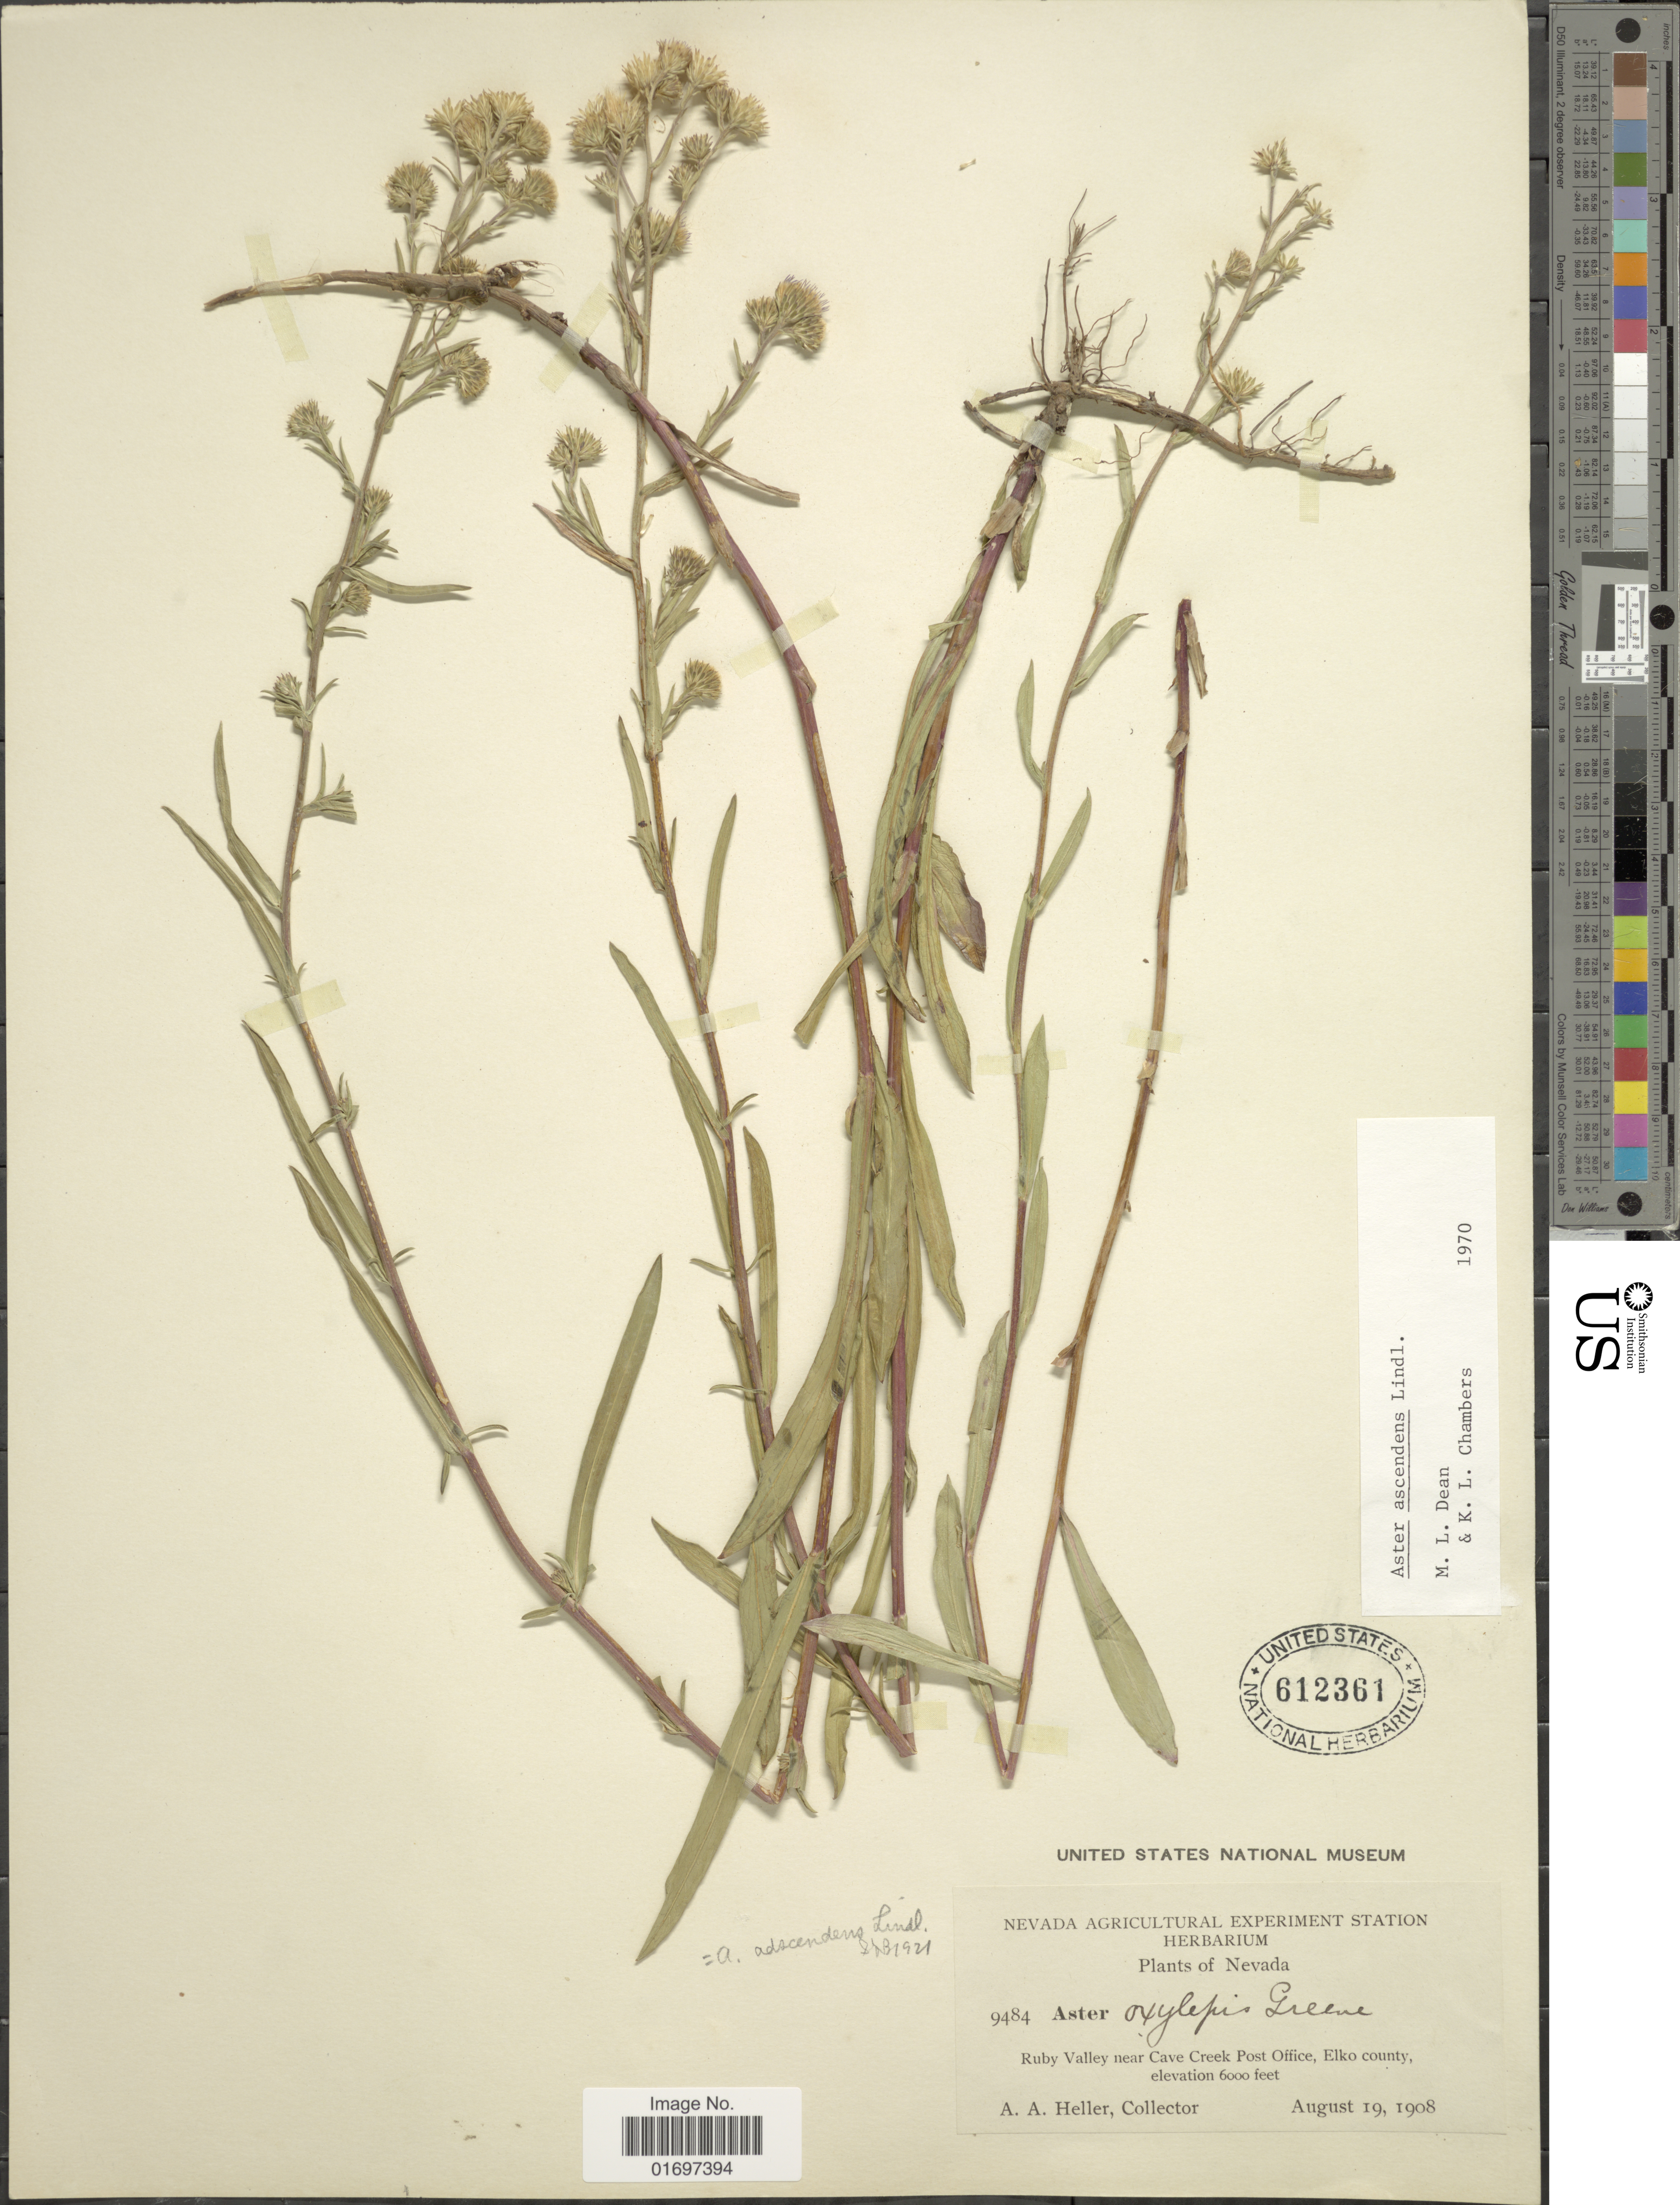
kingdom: Plantae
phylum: Tracheophyta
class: Magnoliopsida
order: Asterales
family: Asteraceae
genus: Symphyotrichum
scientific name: Symphyotrichum ascendens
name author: (Lindl.) G.L. Nesom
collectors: A. A. Heller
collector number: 9484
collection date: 1908-08-19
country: United States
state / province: Nevada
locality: Nevada. Ruby Valley near Cave Creek Post Office, Elko county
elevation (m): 1829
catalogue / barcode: US 612361